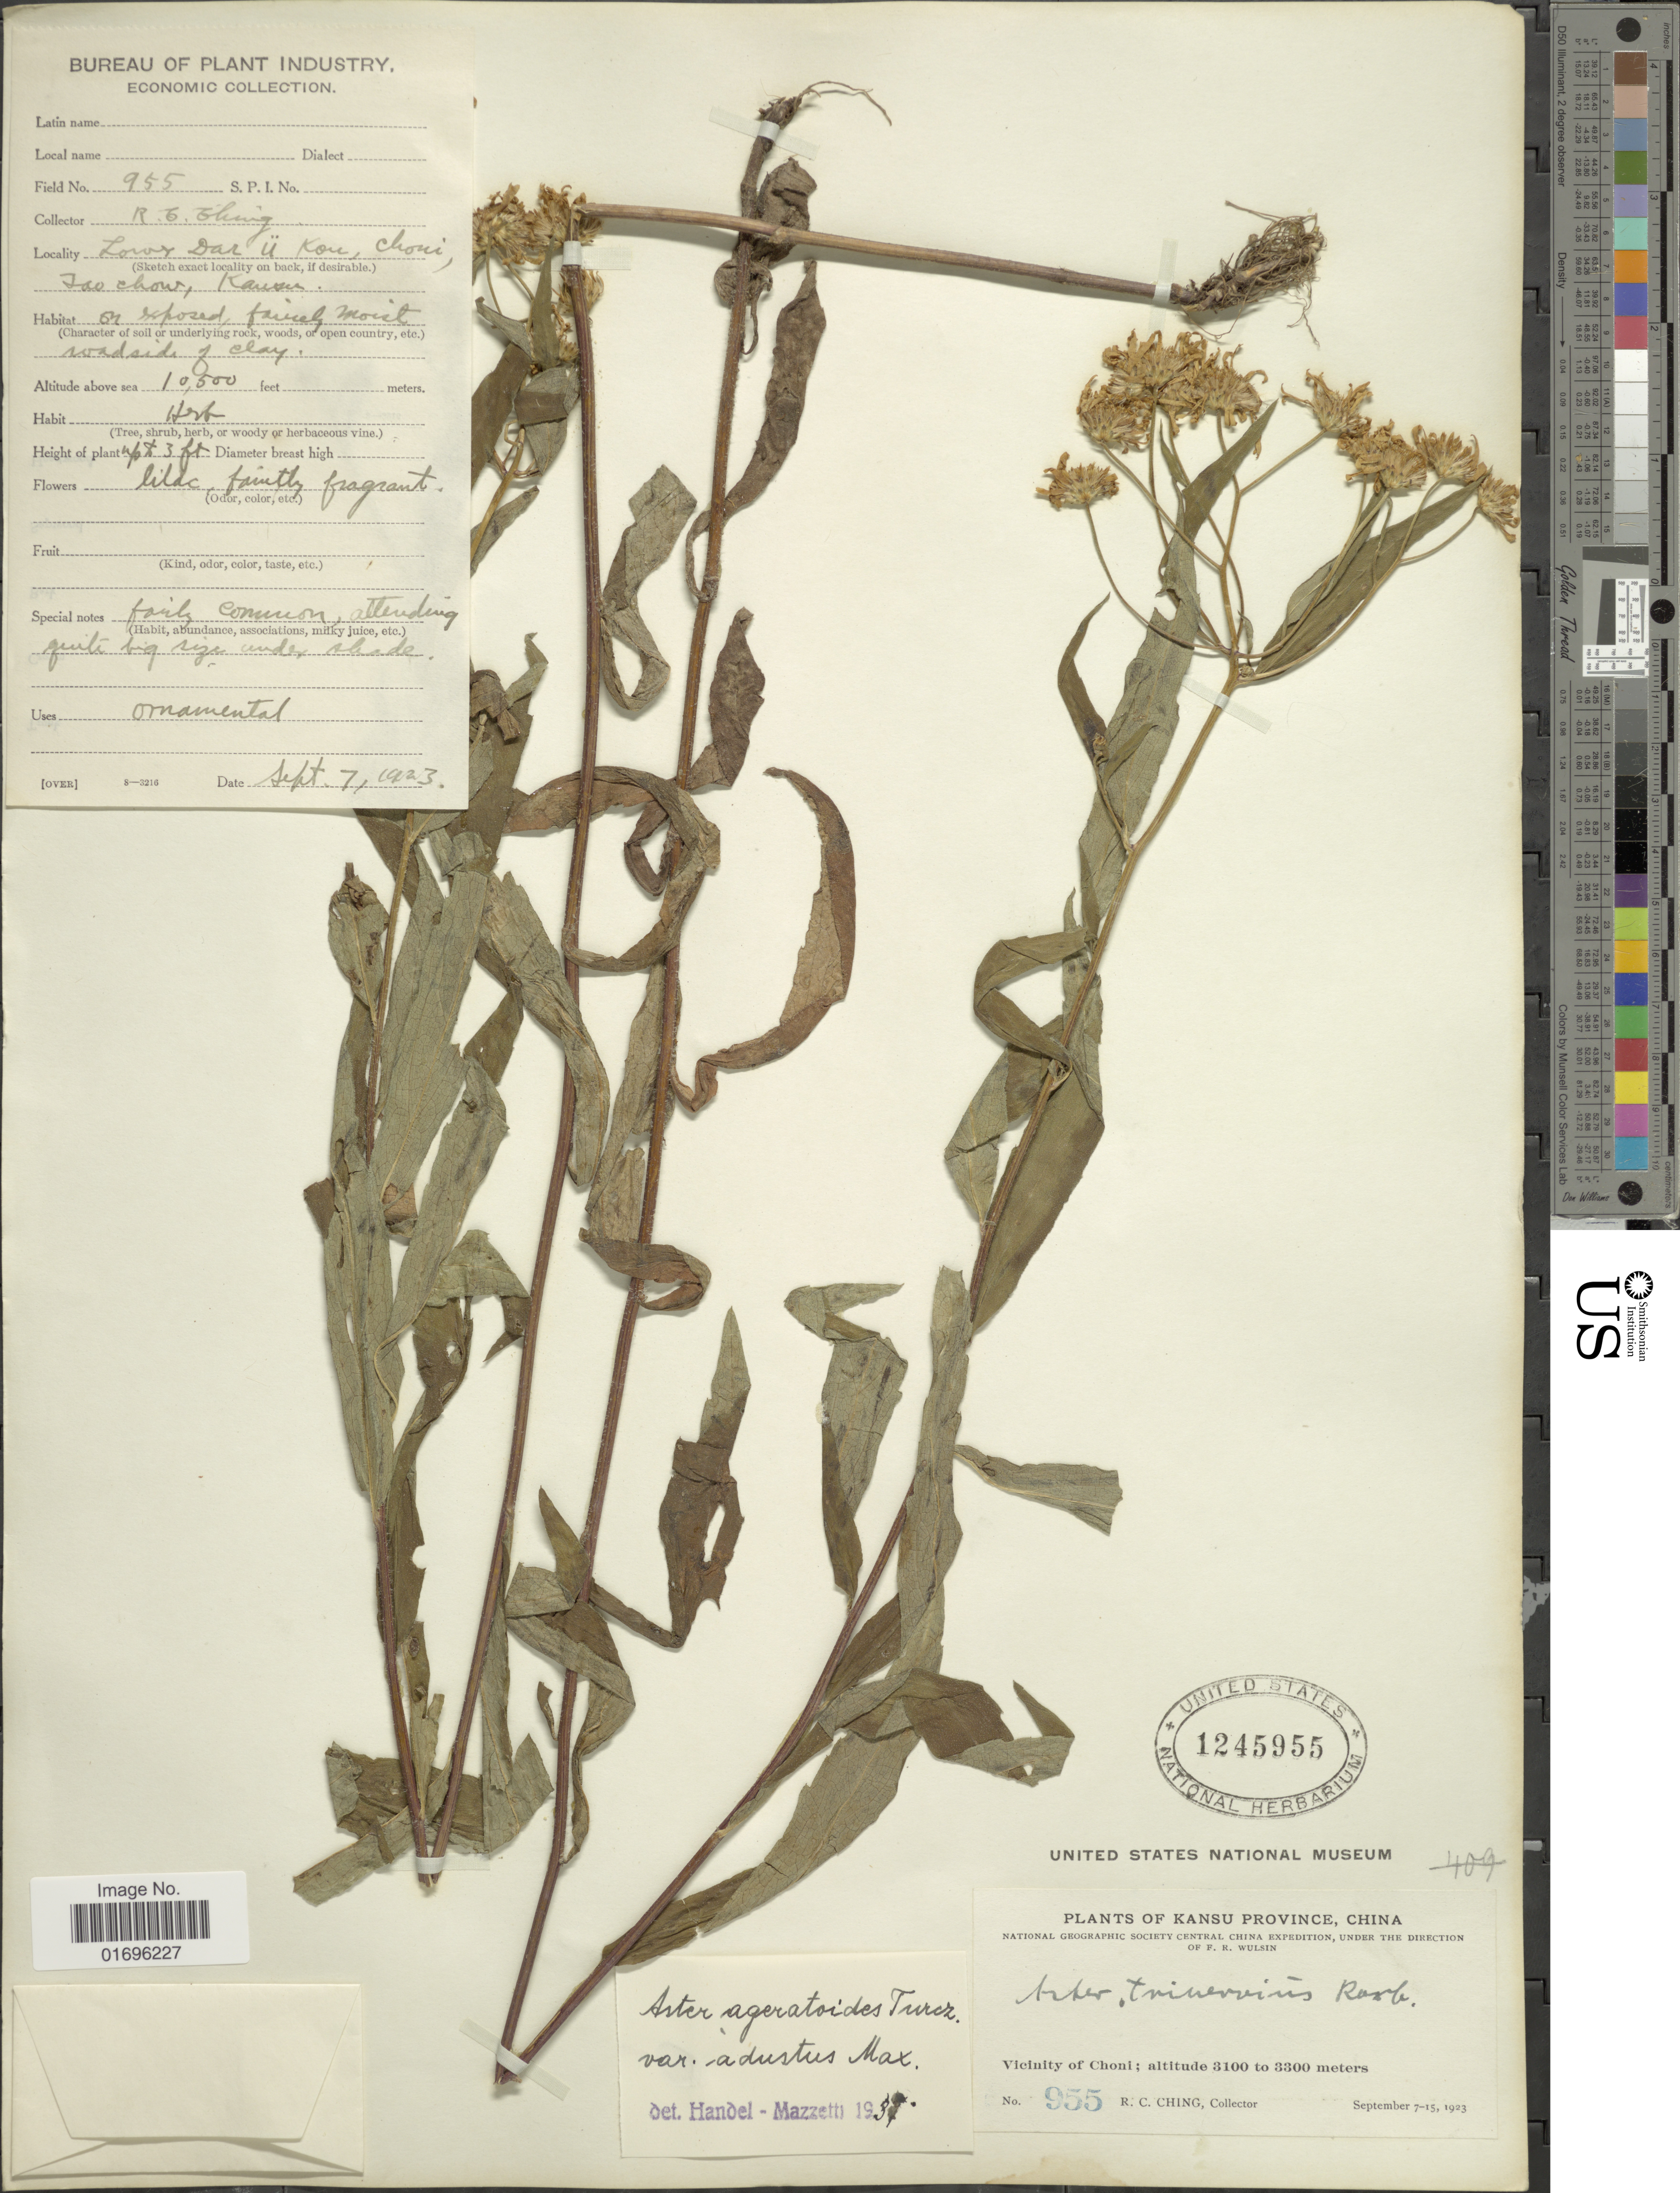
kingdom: Plantae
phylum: Tracheophyta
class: Magnoliopsida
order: Asterales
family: Asteraceae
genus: Aster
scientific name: Aster ageratoides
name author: Turcz.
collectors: R. C. Ching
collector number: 955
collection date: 1923-09-07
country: China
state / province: Gansu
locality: Vicinity of Choni. Lower Dar Ü Kou, Tao chow. Kansu Province, China.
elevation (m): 3100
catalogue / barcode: US 1245955